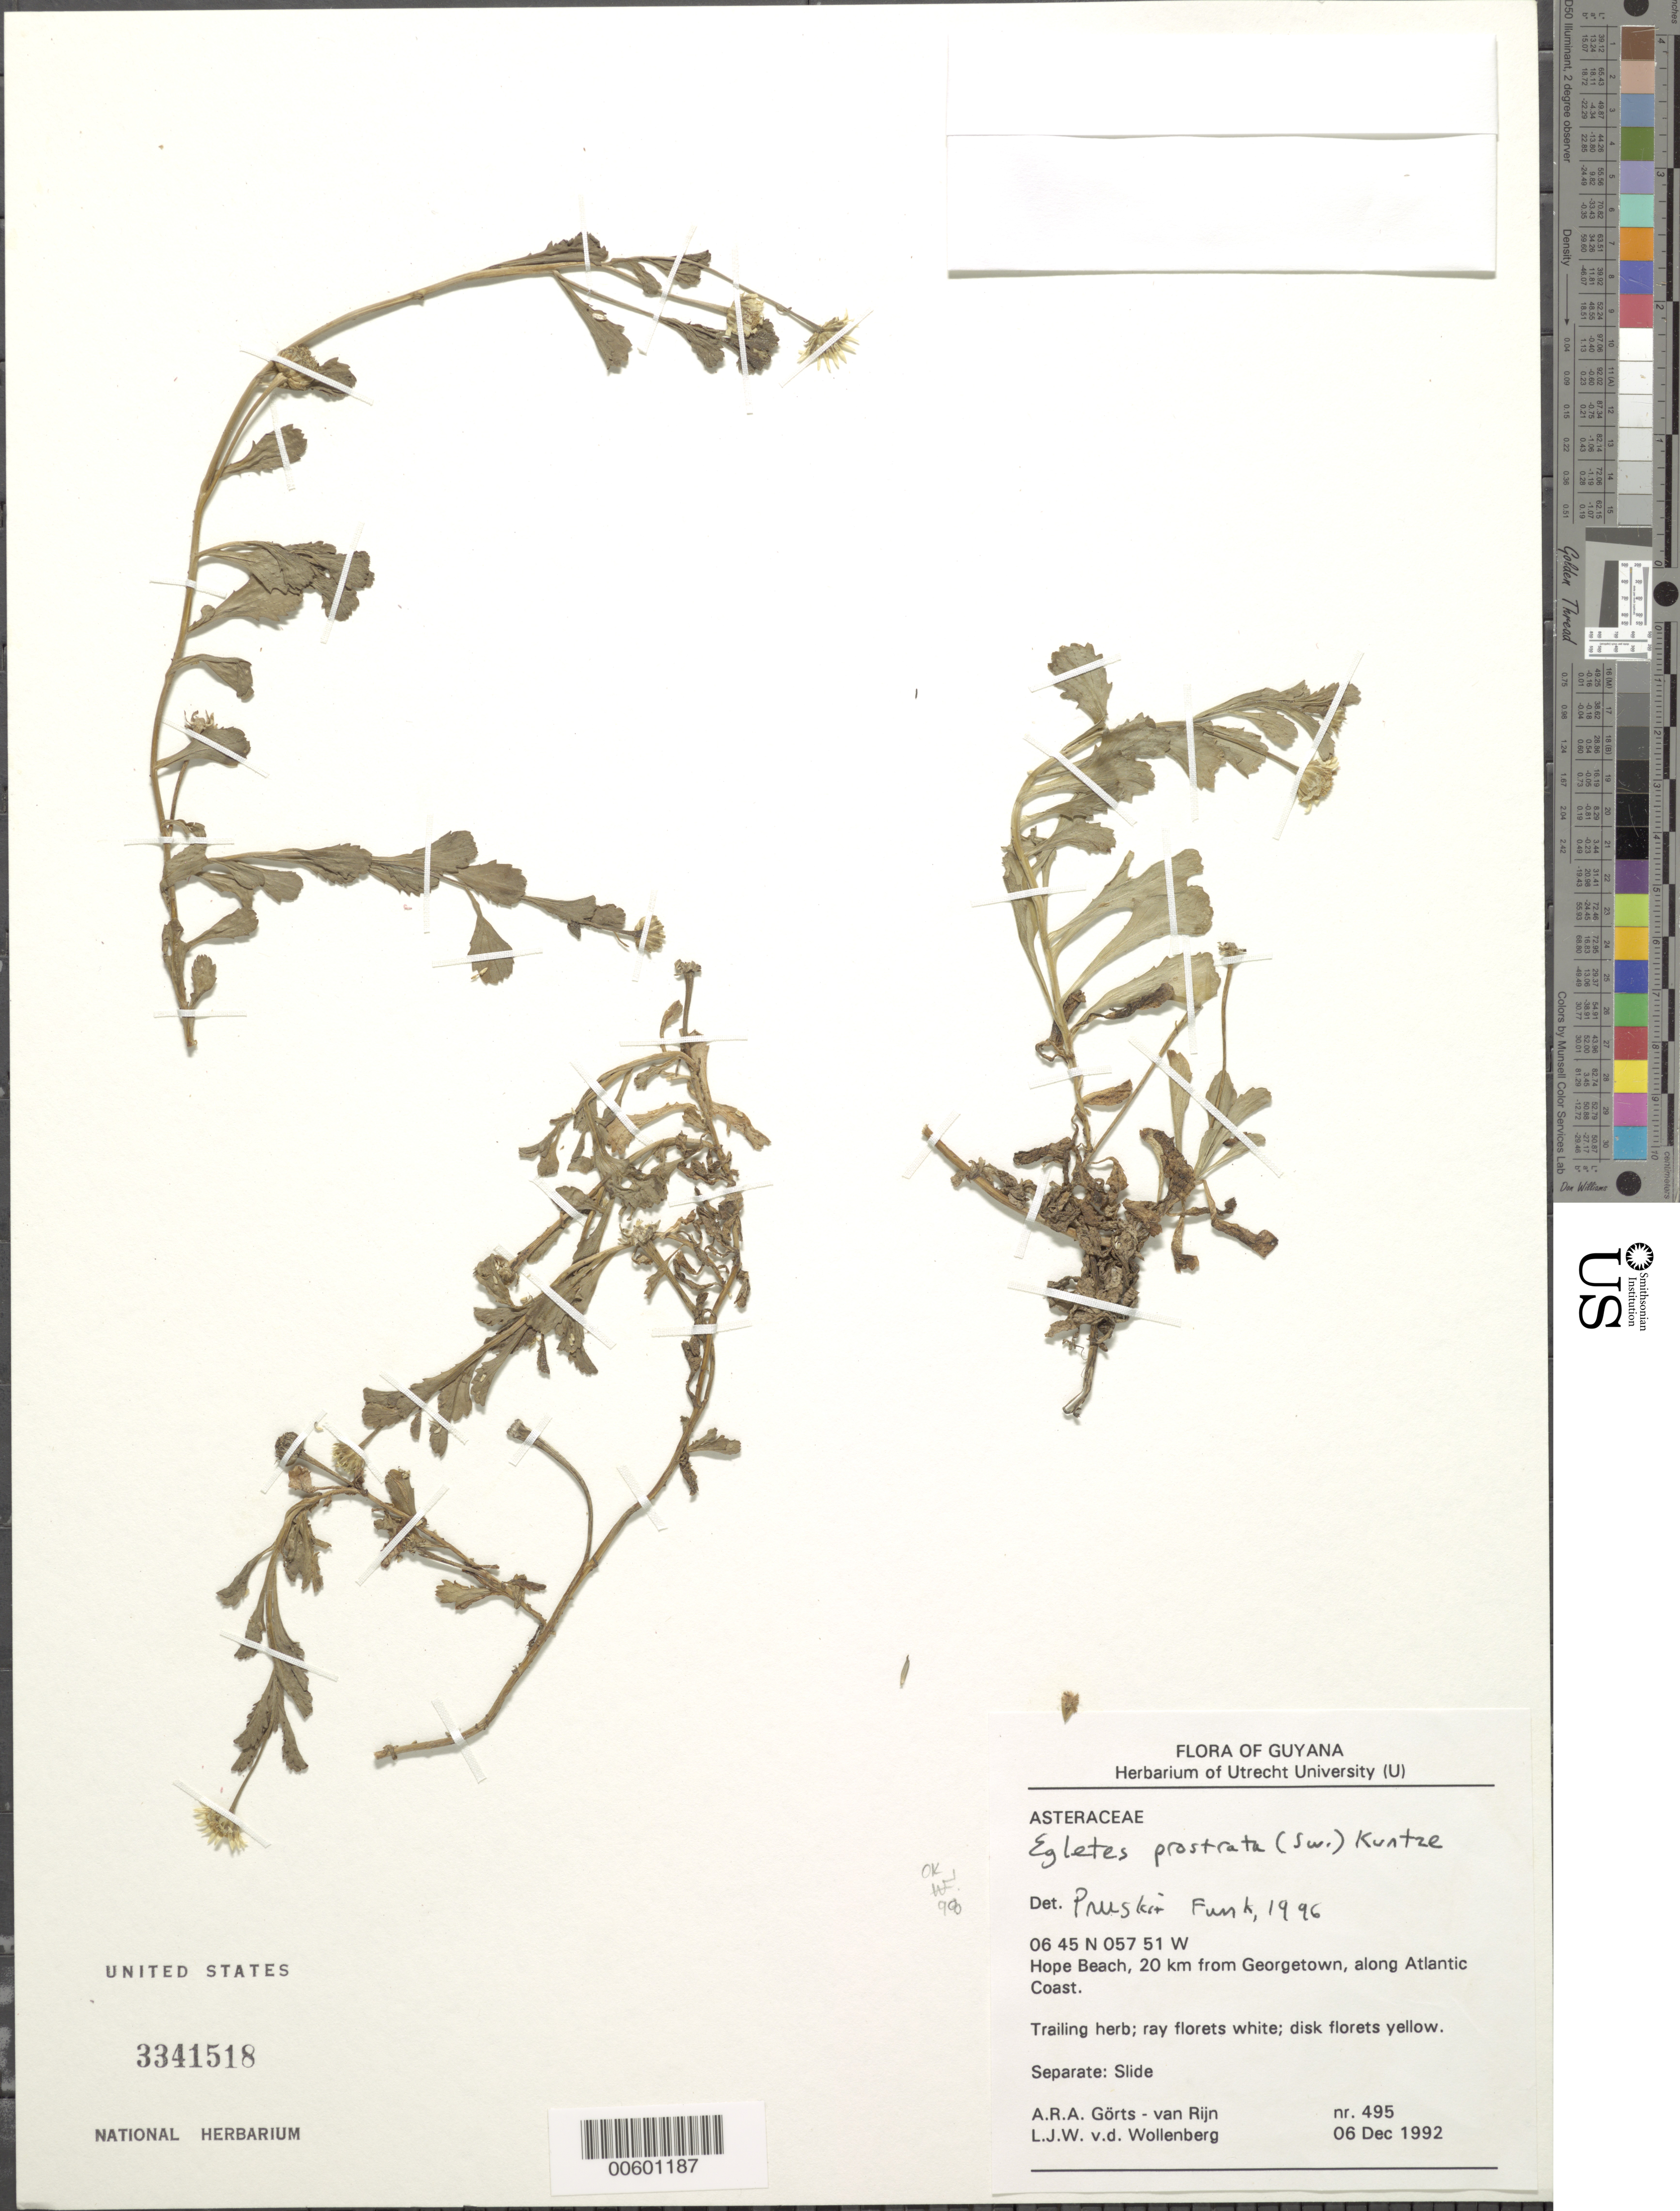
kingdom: Plantae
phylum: Tracheophyta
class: Magnoliopsida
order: Asterales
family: Asteraceae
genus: Egletes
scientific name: Egletes prostrata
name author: (Sw.) Kuntze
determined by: Pruski, J. F.; Funk, V. A.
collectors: A. .R. A. Görts-van Rijn, L. van der Wollenberg & D. Gopaul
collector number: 495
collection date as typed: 6-Dec-92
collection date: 1992-12-06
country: Guyana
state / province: Demerara-Mahaica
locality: Hope Beach, 20 km from Georgetown, along Atlantic Coast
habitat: Along Atlantic coast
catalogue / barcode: US 3341518